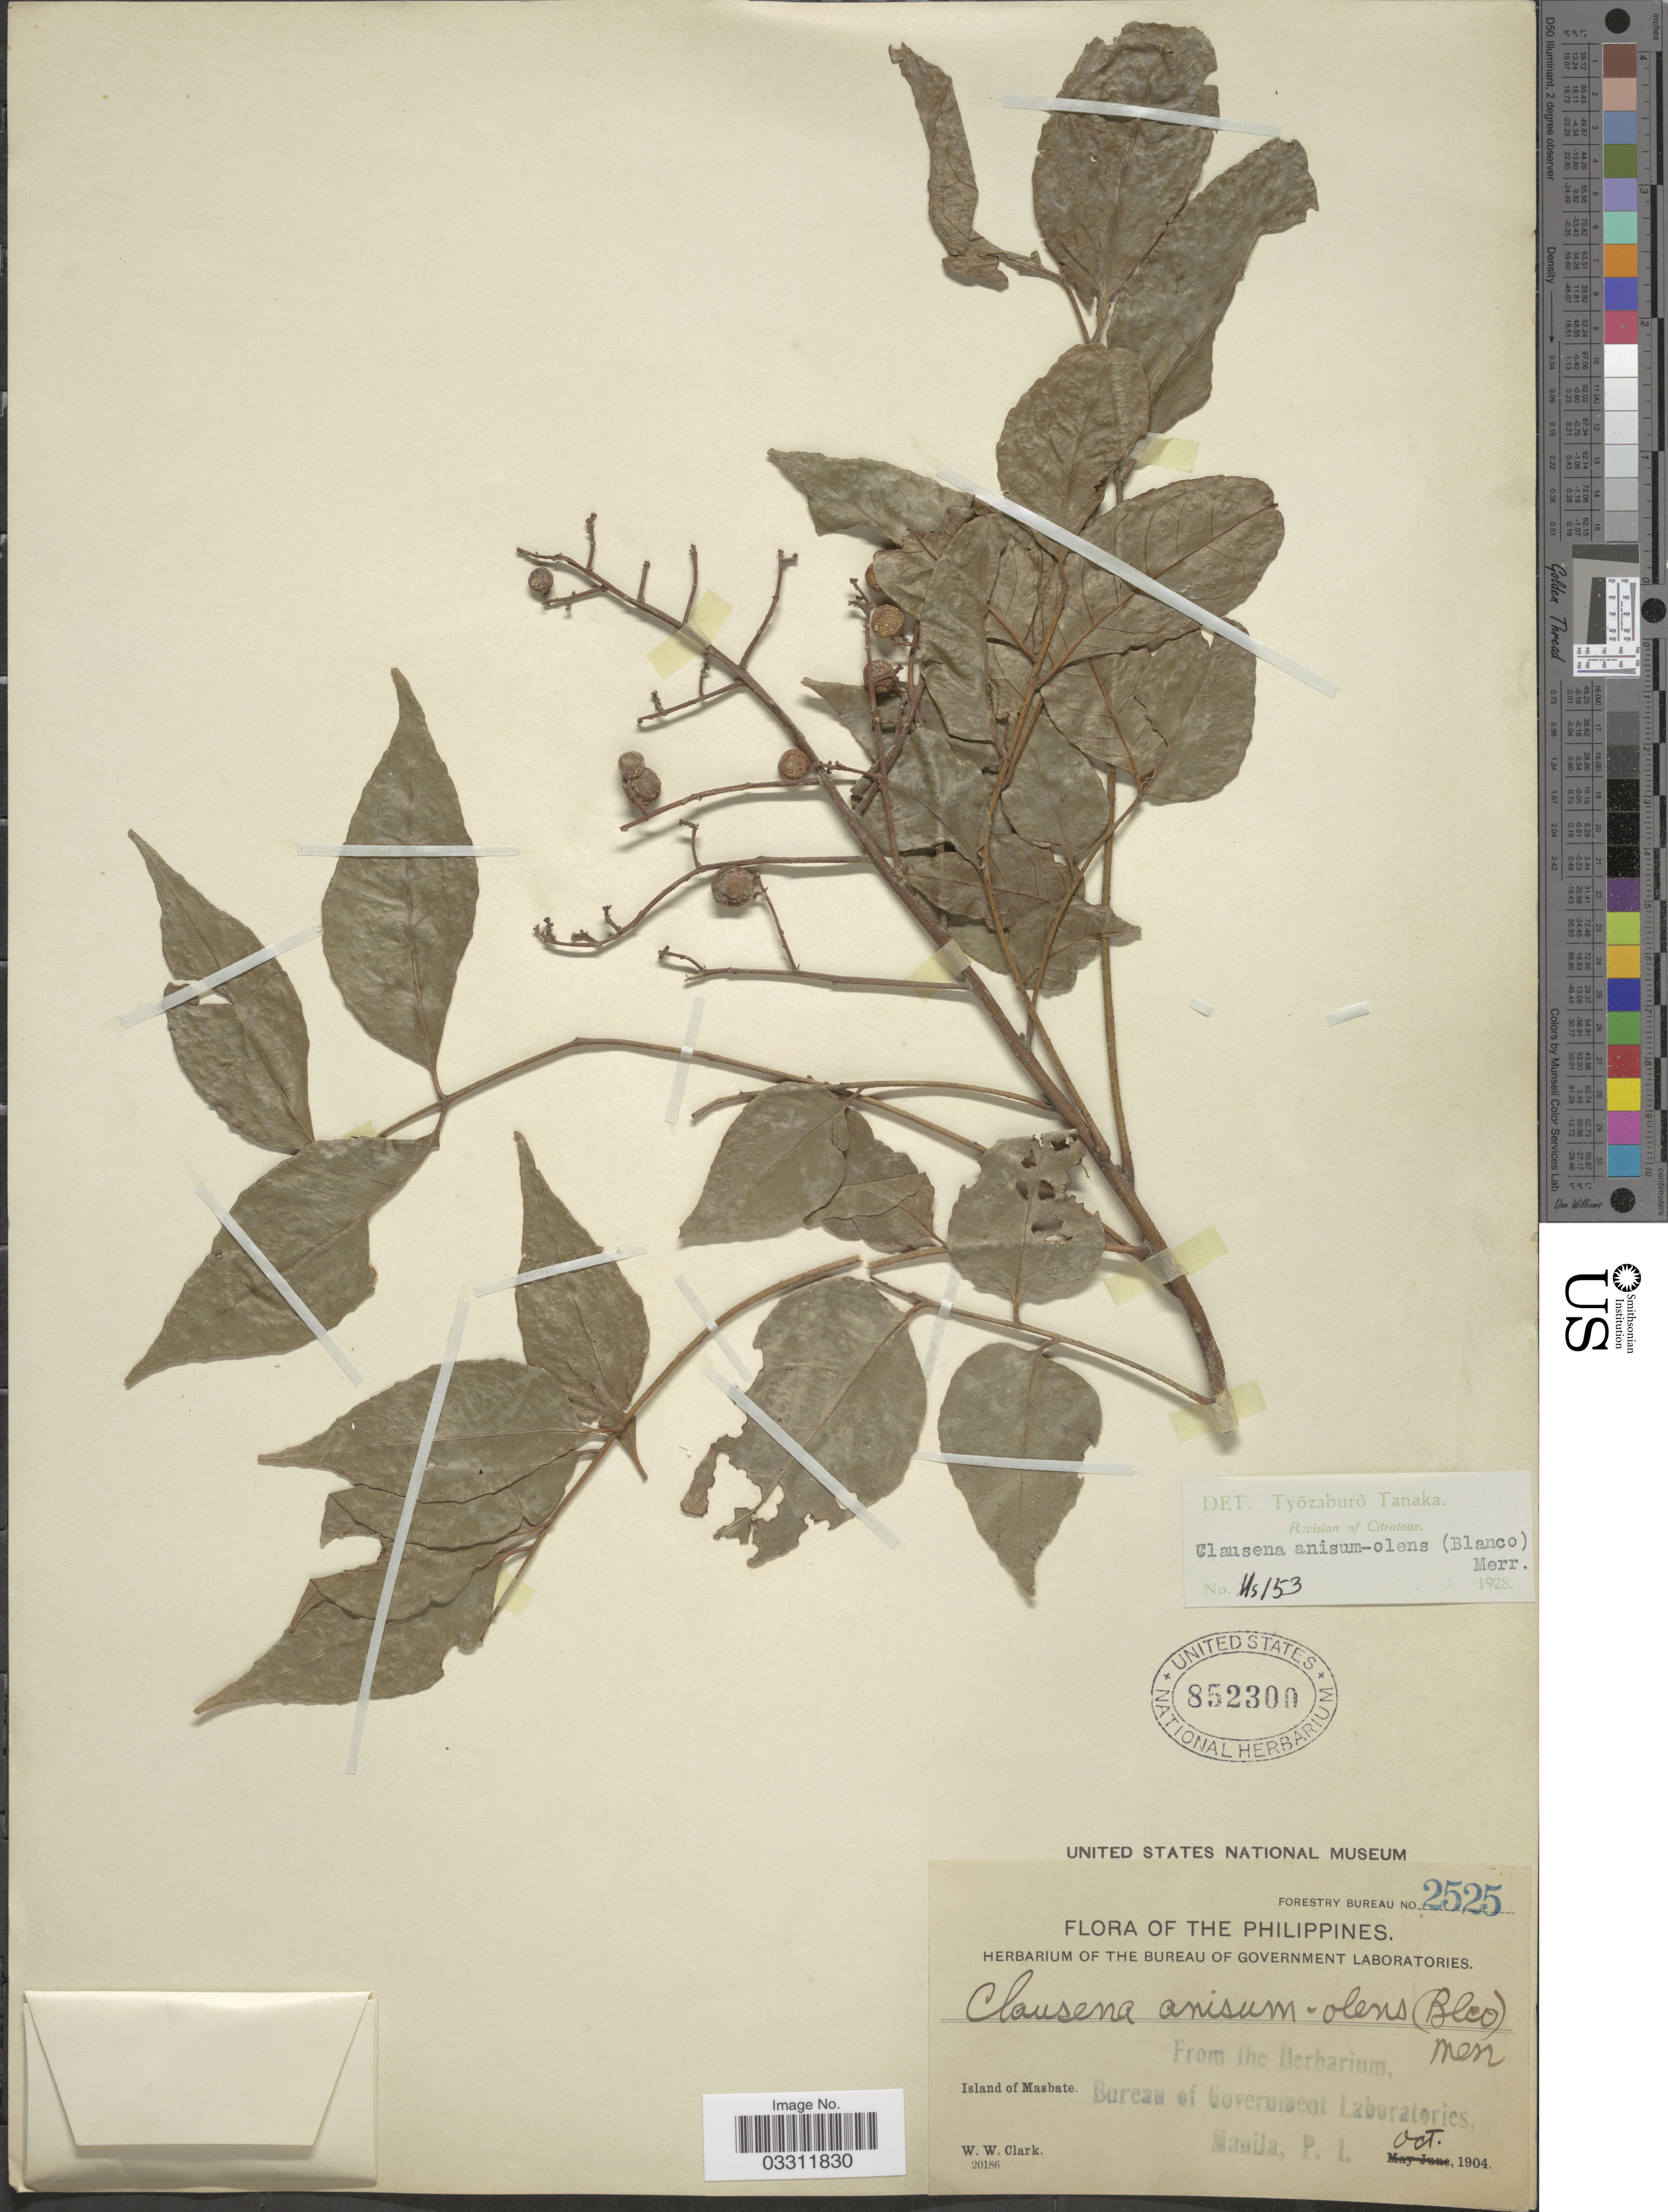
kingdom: Plantae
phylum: Tracheophyta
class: Magnoliopsida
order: Sapindales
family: Rutaceae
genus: Clausena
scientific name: Clausena anisum-olens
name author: (Blume) Merr.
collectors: W. W. Clark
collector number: Forestry Bureau 2525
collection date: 1904-10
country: Philippines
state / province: Bicol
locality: Island of Masbate.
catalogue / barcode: US 852300